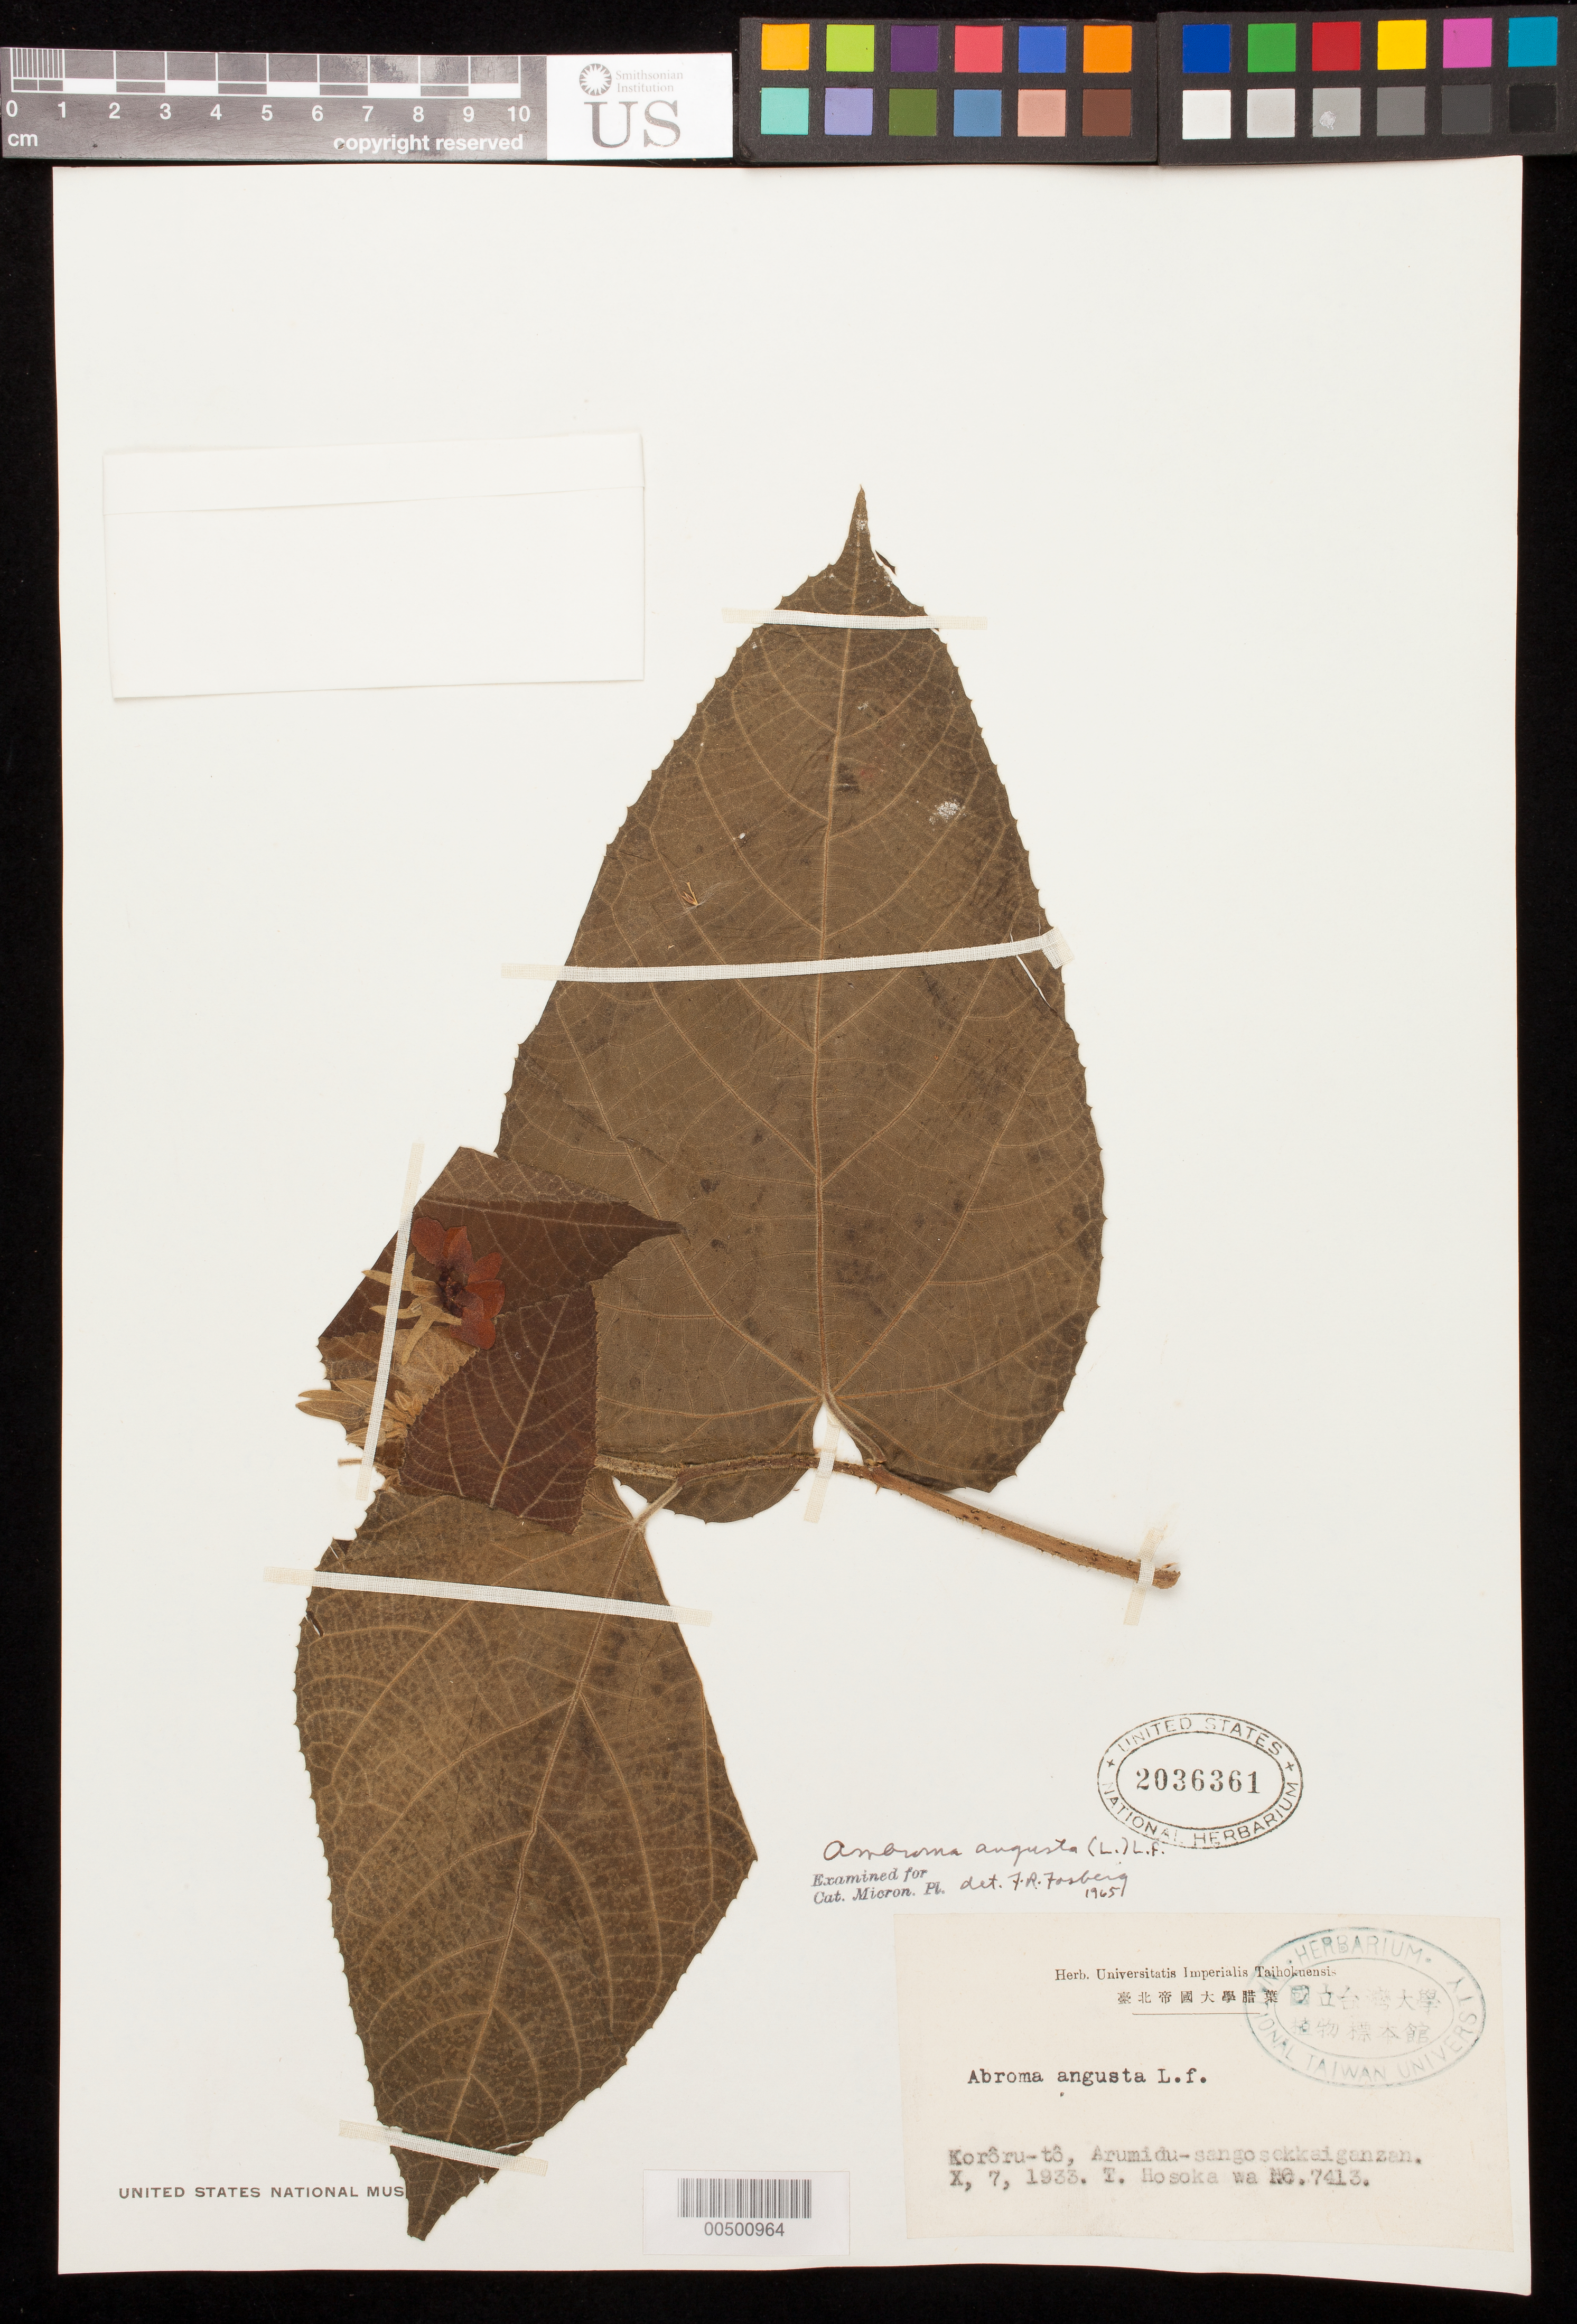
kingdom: Plantae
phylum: Tracheophyta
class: Magnoliopsida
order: Malvales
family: Malvaceae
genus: Abroma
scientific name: Abroma augusta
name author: (L.) L. f.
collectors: T. Hosoka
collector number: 7413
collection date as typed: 07 Oct 1933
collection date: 1933-10-07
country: Taiwan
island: Taiwan [Formosa]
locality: Korôru-tô, Arumidu-sangosekkaiganzan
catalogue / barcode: US 2036361